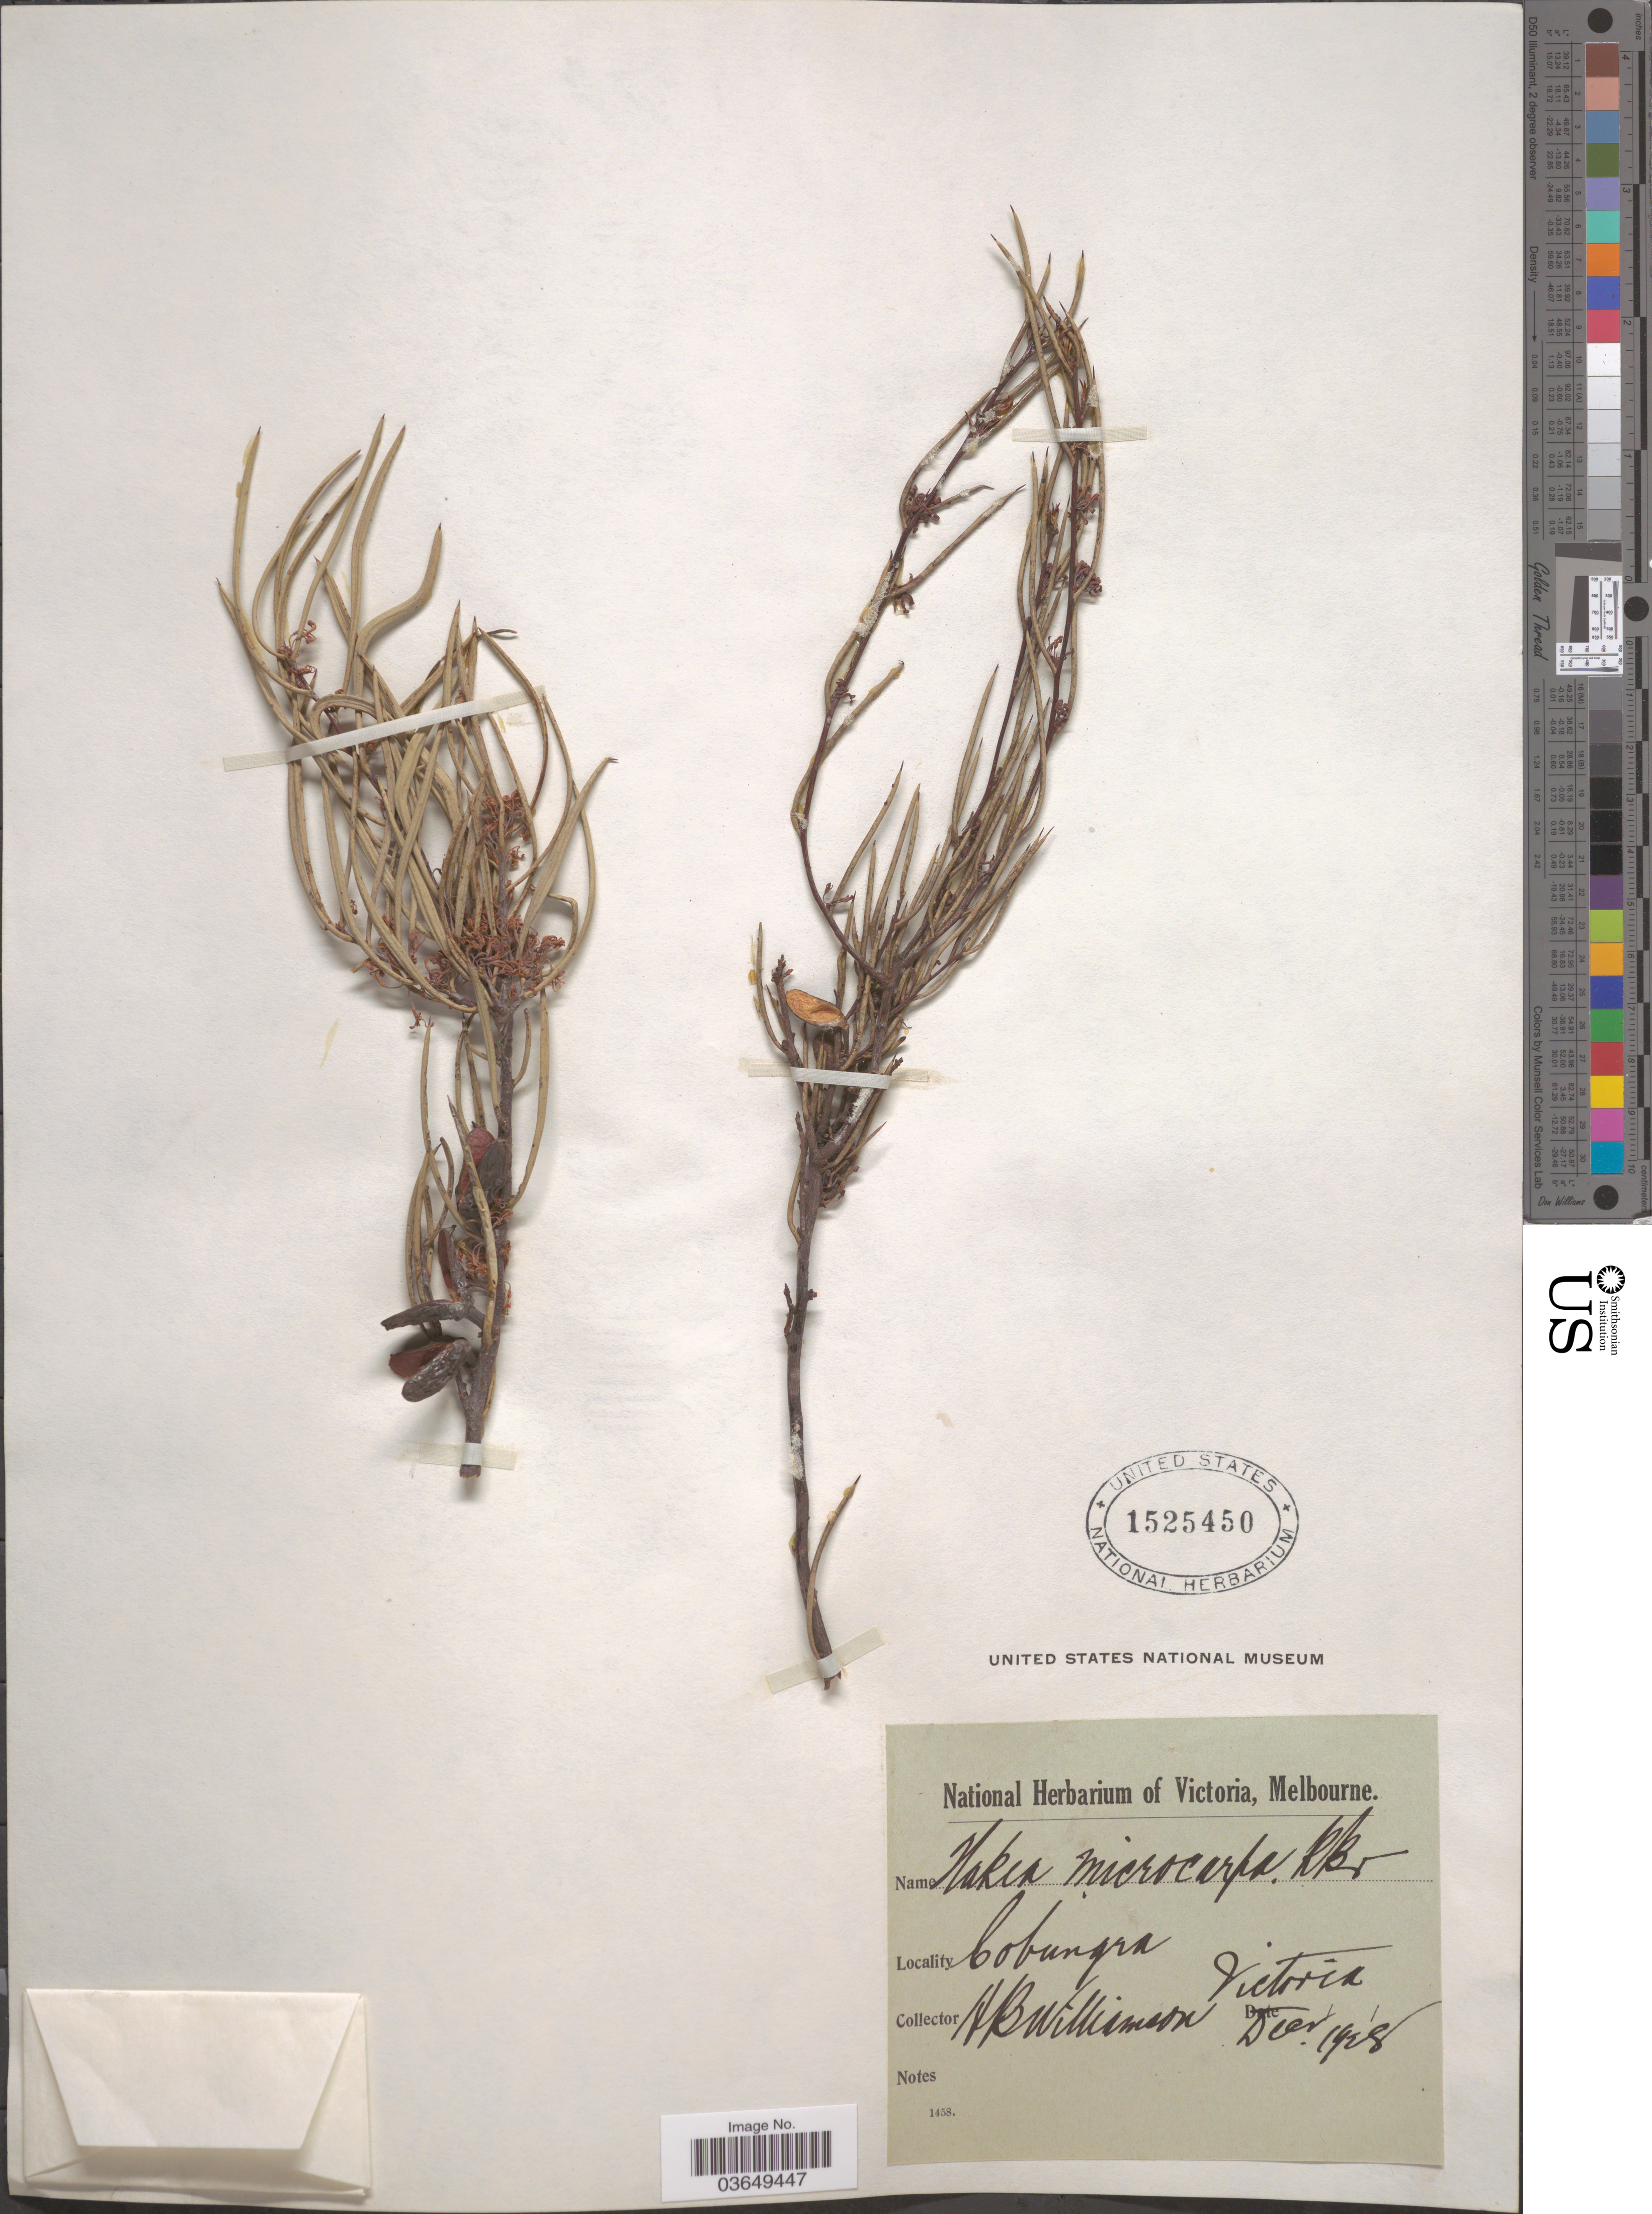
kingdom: Plantae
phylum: Tracheophyta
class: Magnoliopsida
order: Proteales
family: Proteaceae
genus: Hakea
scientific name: Hakea microcarpa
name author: R. Br.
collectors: H. Williamson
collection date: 1928-12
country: Australia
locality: Cobungra. Victoria.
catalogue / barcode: US 1525450